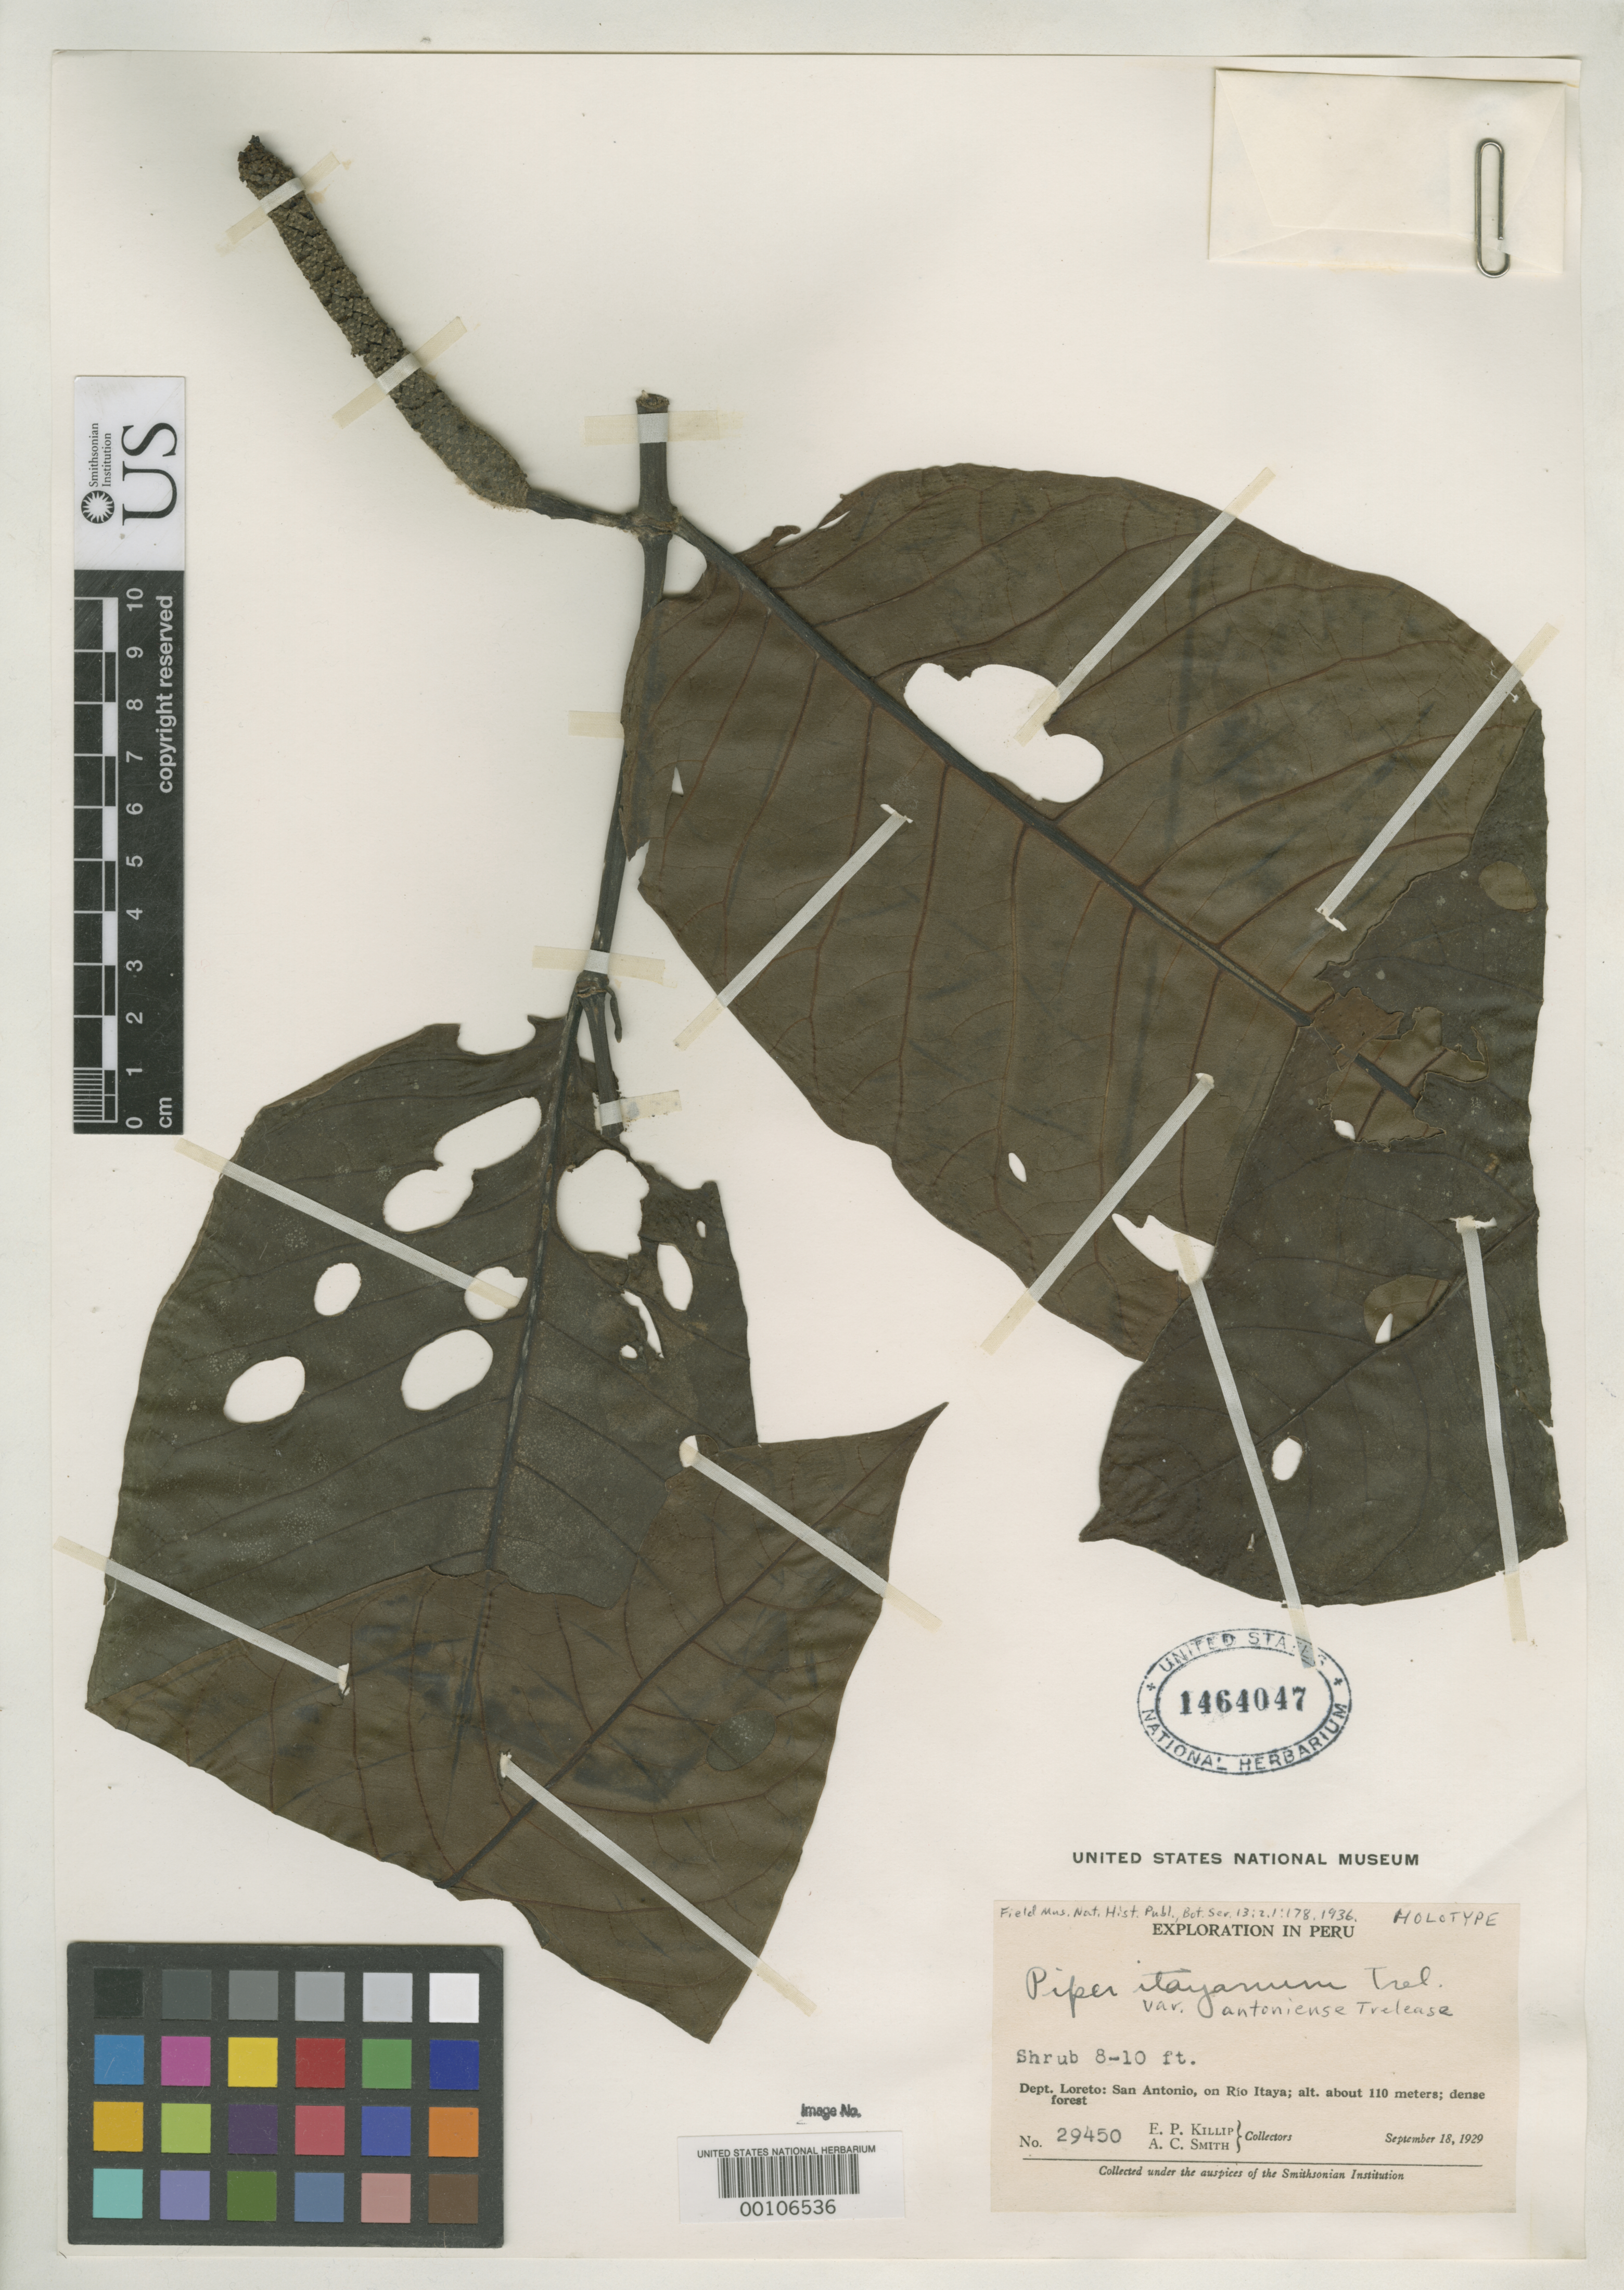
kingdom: Plantae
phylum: Tracheophyta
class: Magnoliopsida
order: Piperales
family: Piperaceae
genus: Piper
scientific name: Piper itayanum var. antoniense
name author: Trel.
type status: Holotype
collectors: E. P. Killip & A. C. Smith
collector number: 29450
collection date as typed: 18 Sep 1929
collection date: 1929-09-18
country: Peru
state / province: Loreto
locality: San Antonio, Rio Itaya.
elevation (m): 110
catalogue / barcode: US 1464047